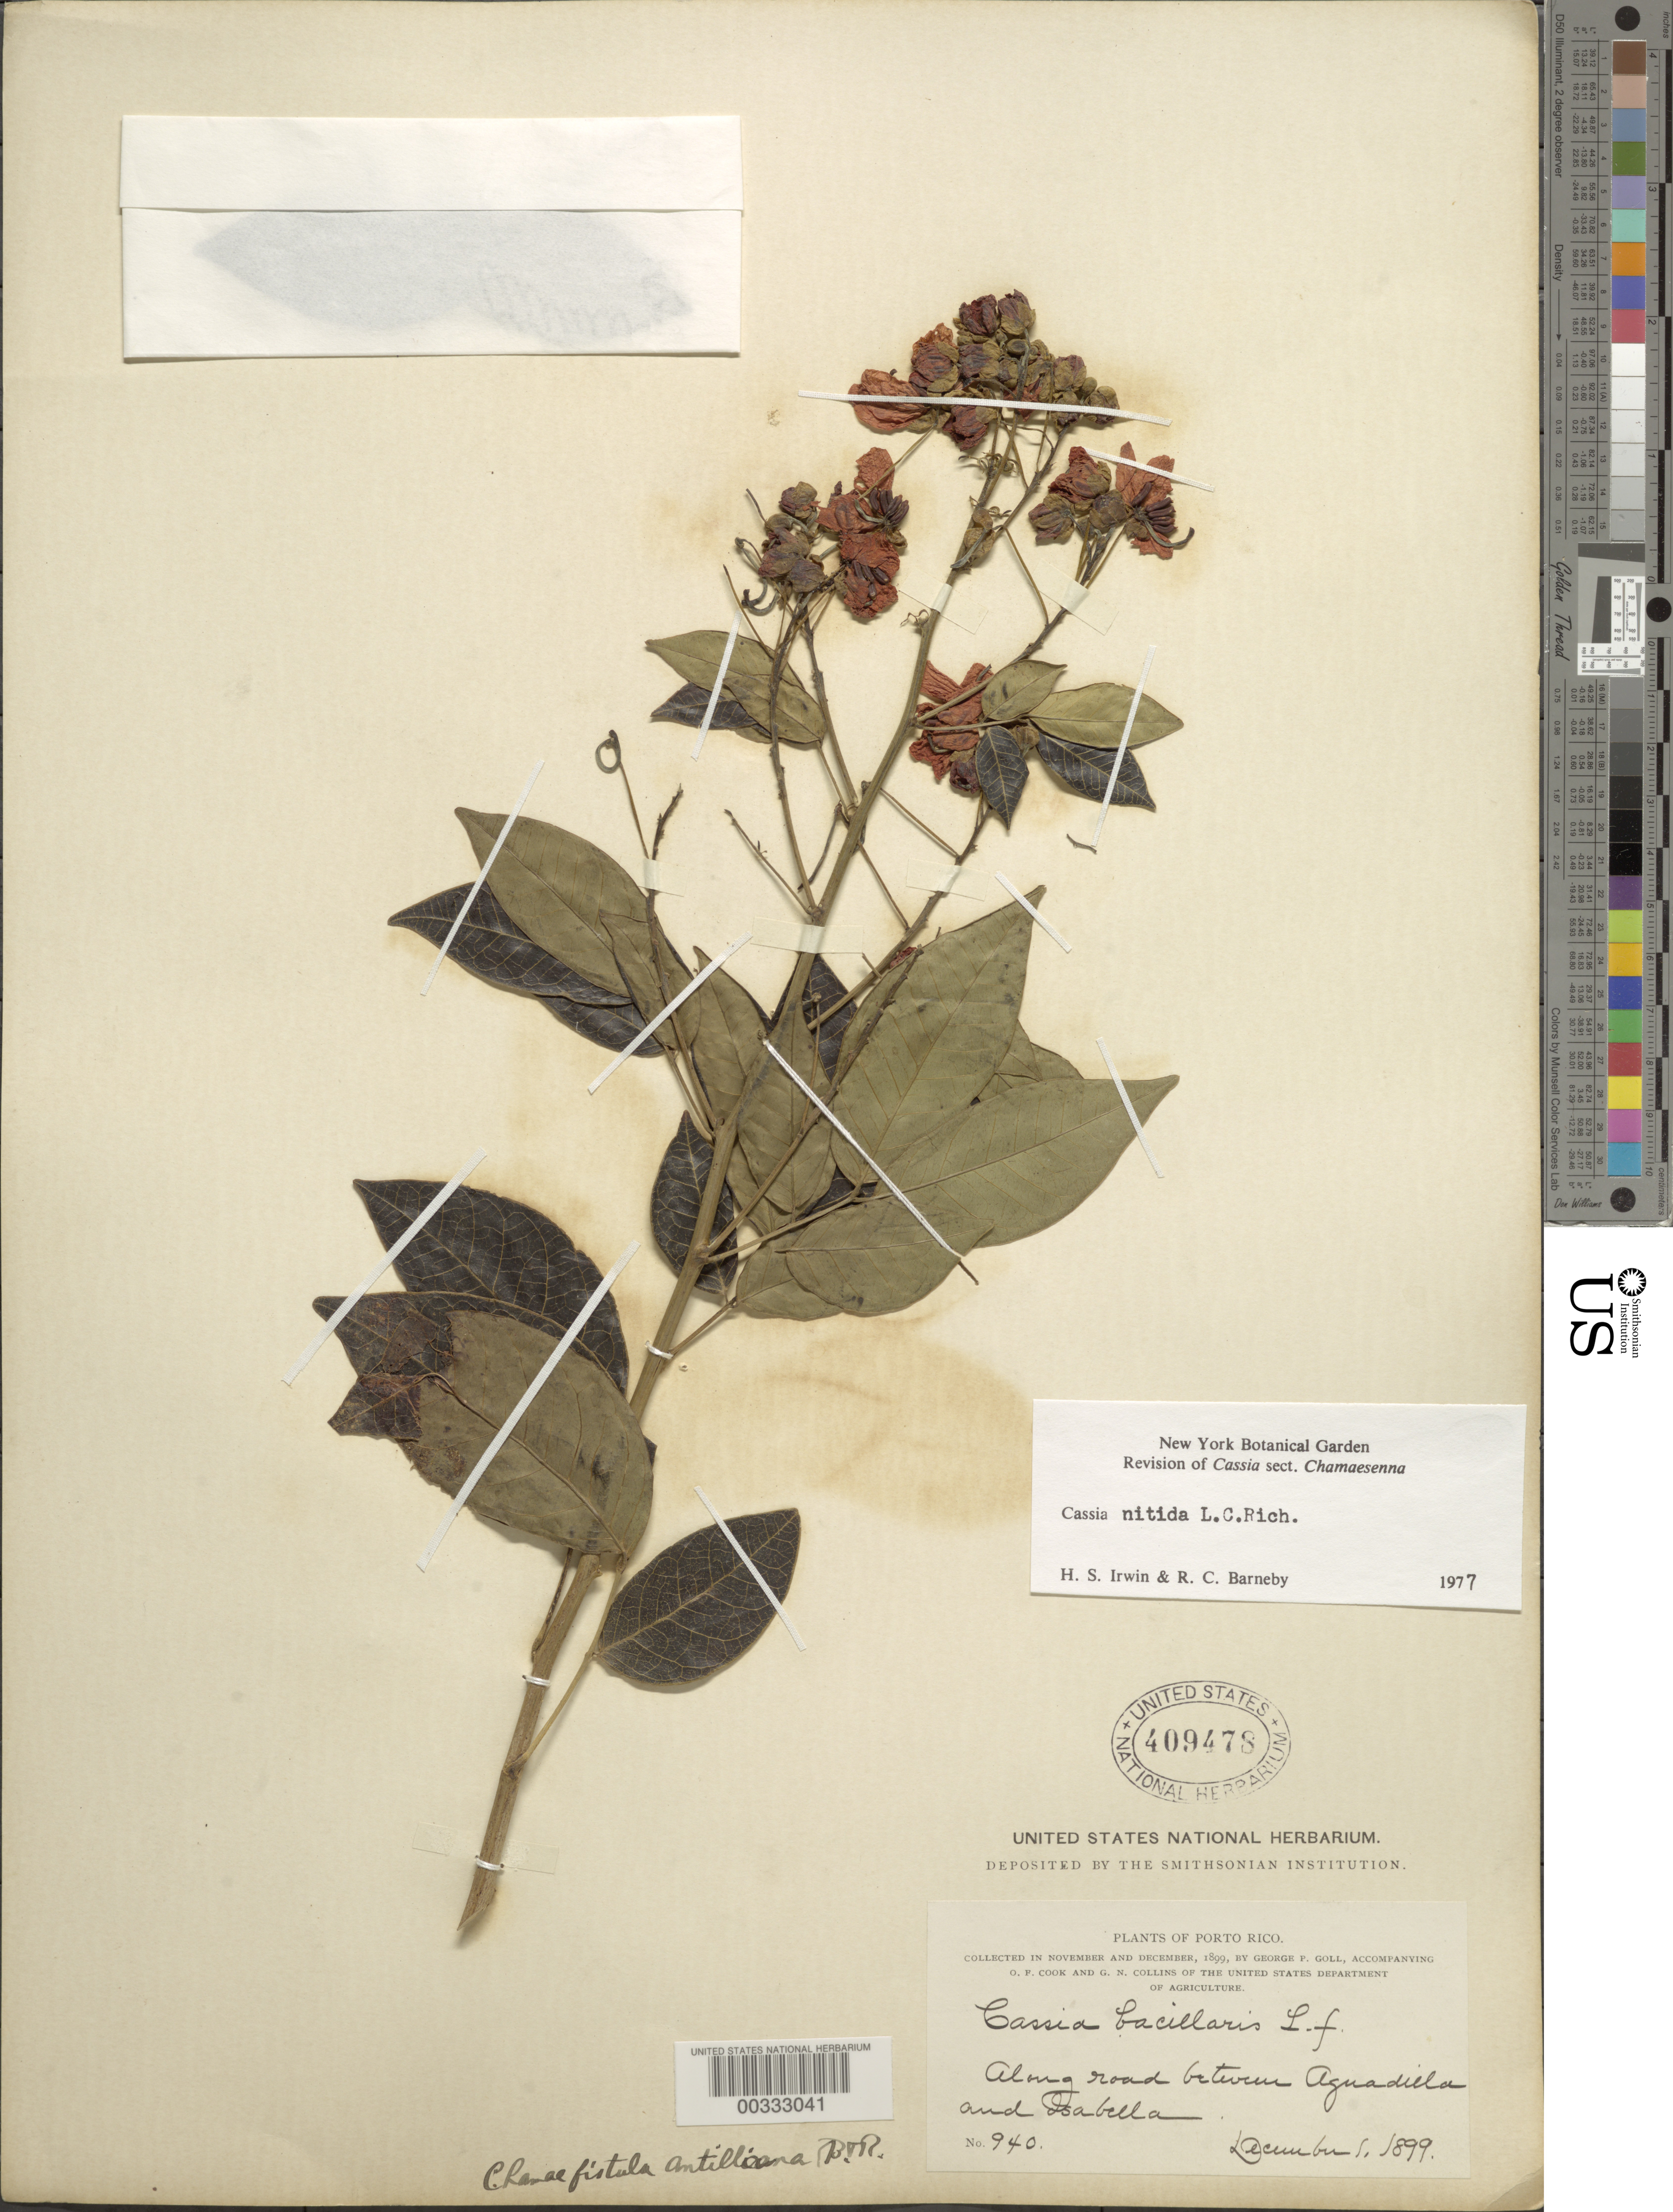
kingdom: Plantae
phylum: Tracheophyta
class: Magnoliopsida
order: Fabales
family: Fabaceae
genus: Senna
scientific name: Senna nitida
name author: (Rich.) H.S. Irwin & Barneby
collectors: G. P. Goll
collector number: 940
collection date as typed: Nov 1899 to -- Dec 1899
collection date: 1899-11/1899-12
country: Puerto Rico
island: Greater Antilles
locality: Between aguadilla and fabella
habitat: Along road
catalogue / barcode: US 409478